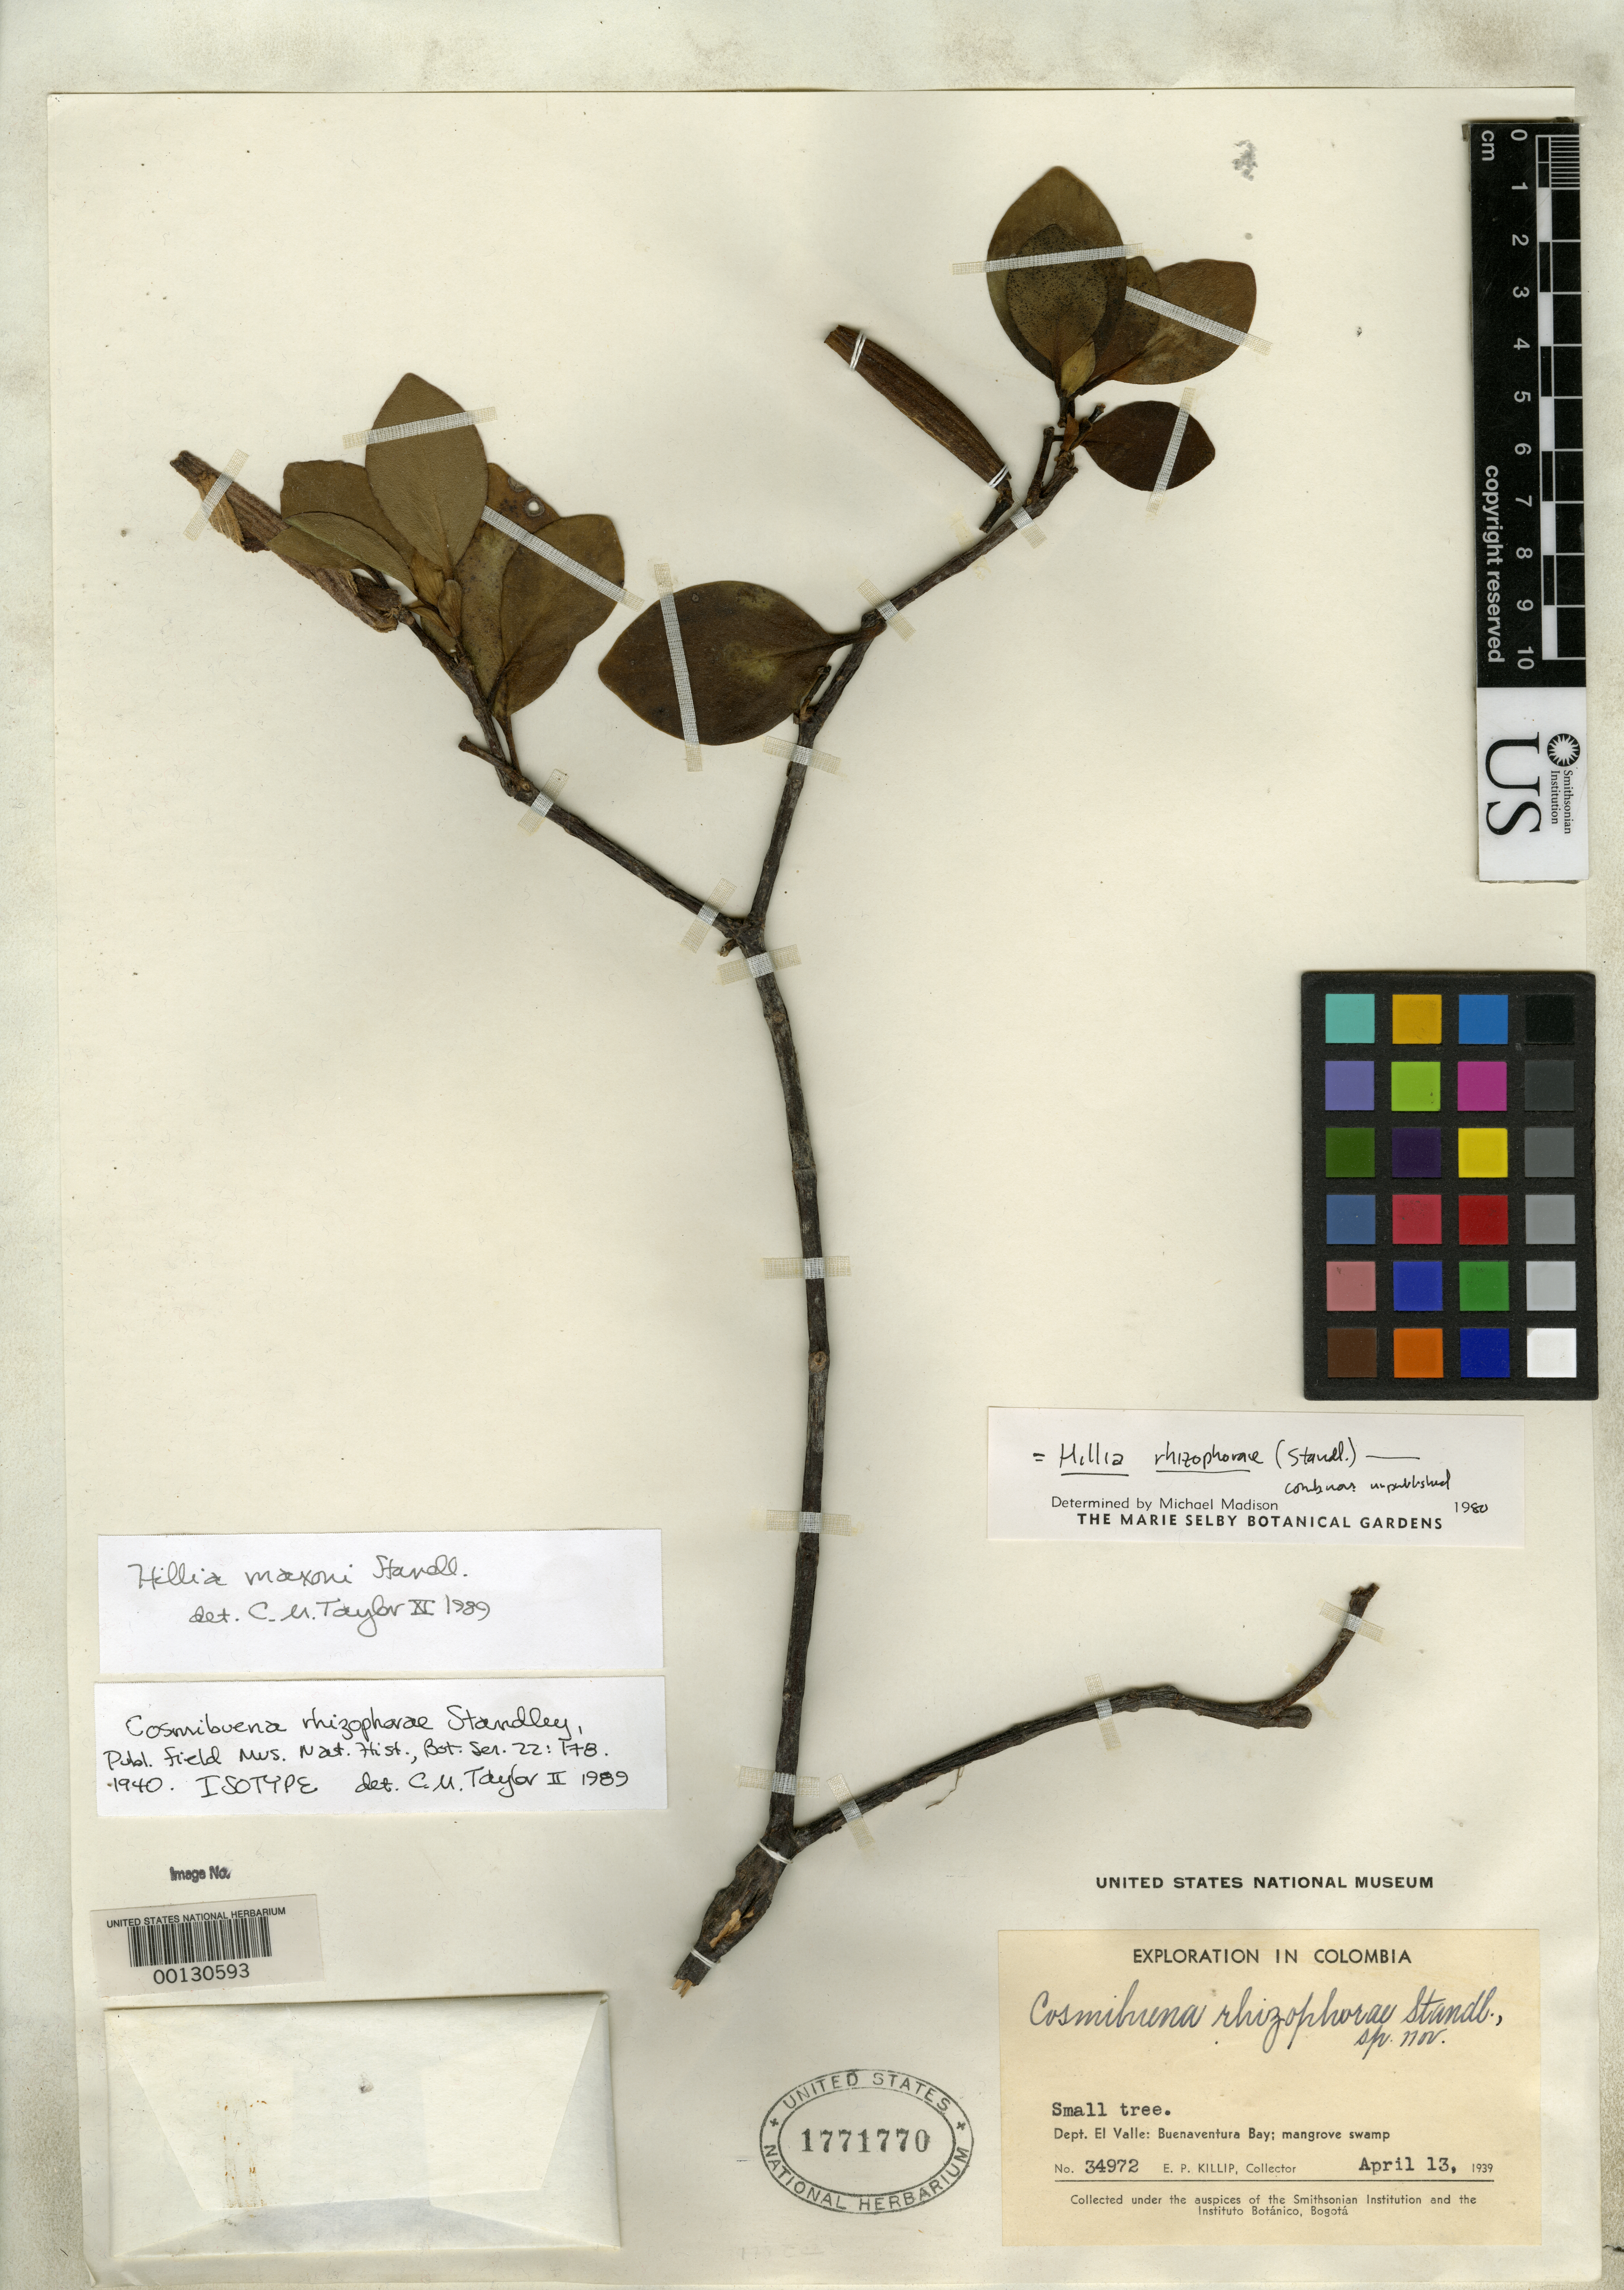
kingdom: Plantae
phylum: Tracheophyta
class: Magnoliopsida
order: Gentianales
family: Rubiaceae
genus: Cosmibuena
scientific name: Cosmibuena rhizophorae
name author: Standl.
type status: Isotype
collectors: E. P. Killip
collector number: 34972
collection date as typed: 13 Apr 1939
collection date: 1939-04-13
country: Colombia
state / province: Valle del Cauca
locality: Buena Ventura Bay.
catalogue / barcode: US 1771770